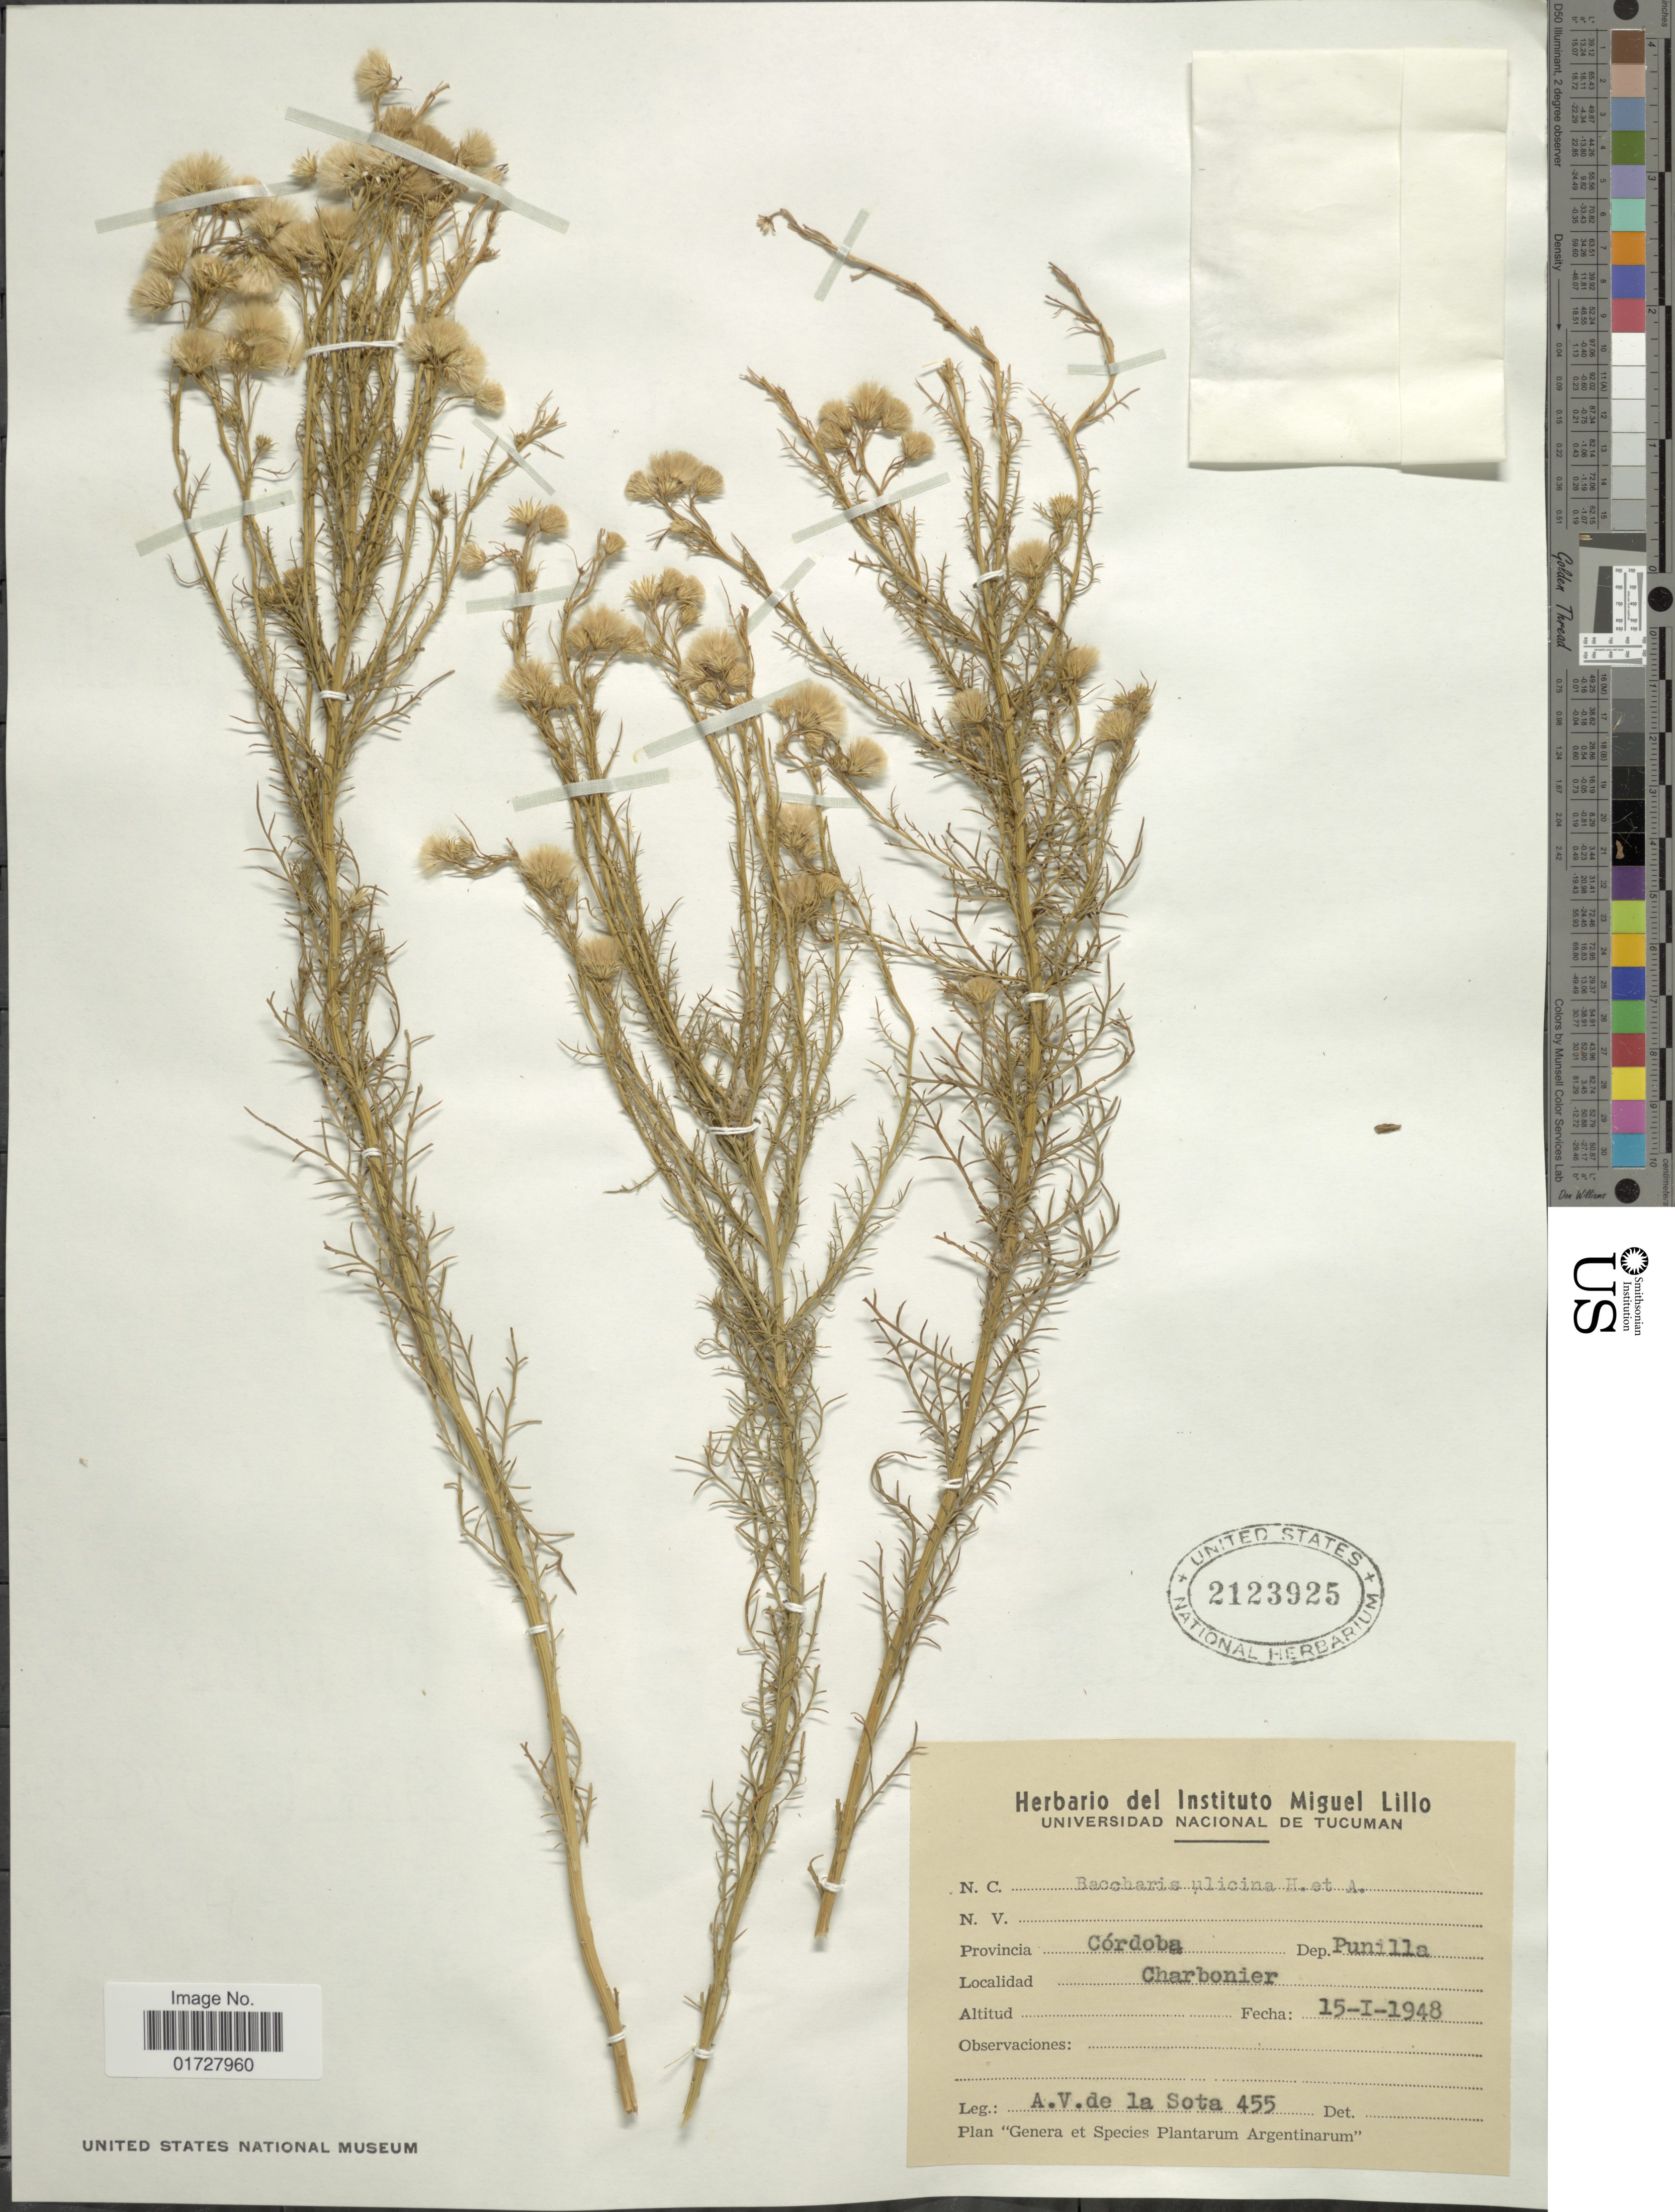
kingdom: Plantae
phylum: Tracheophyta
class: Magnoliopsida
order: Asterales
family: Asteraceae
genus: Baccharis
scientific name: Baccharis ulicina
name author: Hook. & Arn.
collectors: A. V de Sota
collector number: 455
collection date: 1948-01-15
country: Argentina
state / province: Cordoba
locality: Dep. Punilla, Charbonier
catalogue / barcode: US 2123925